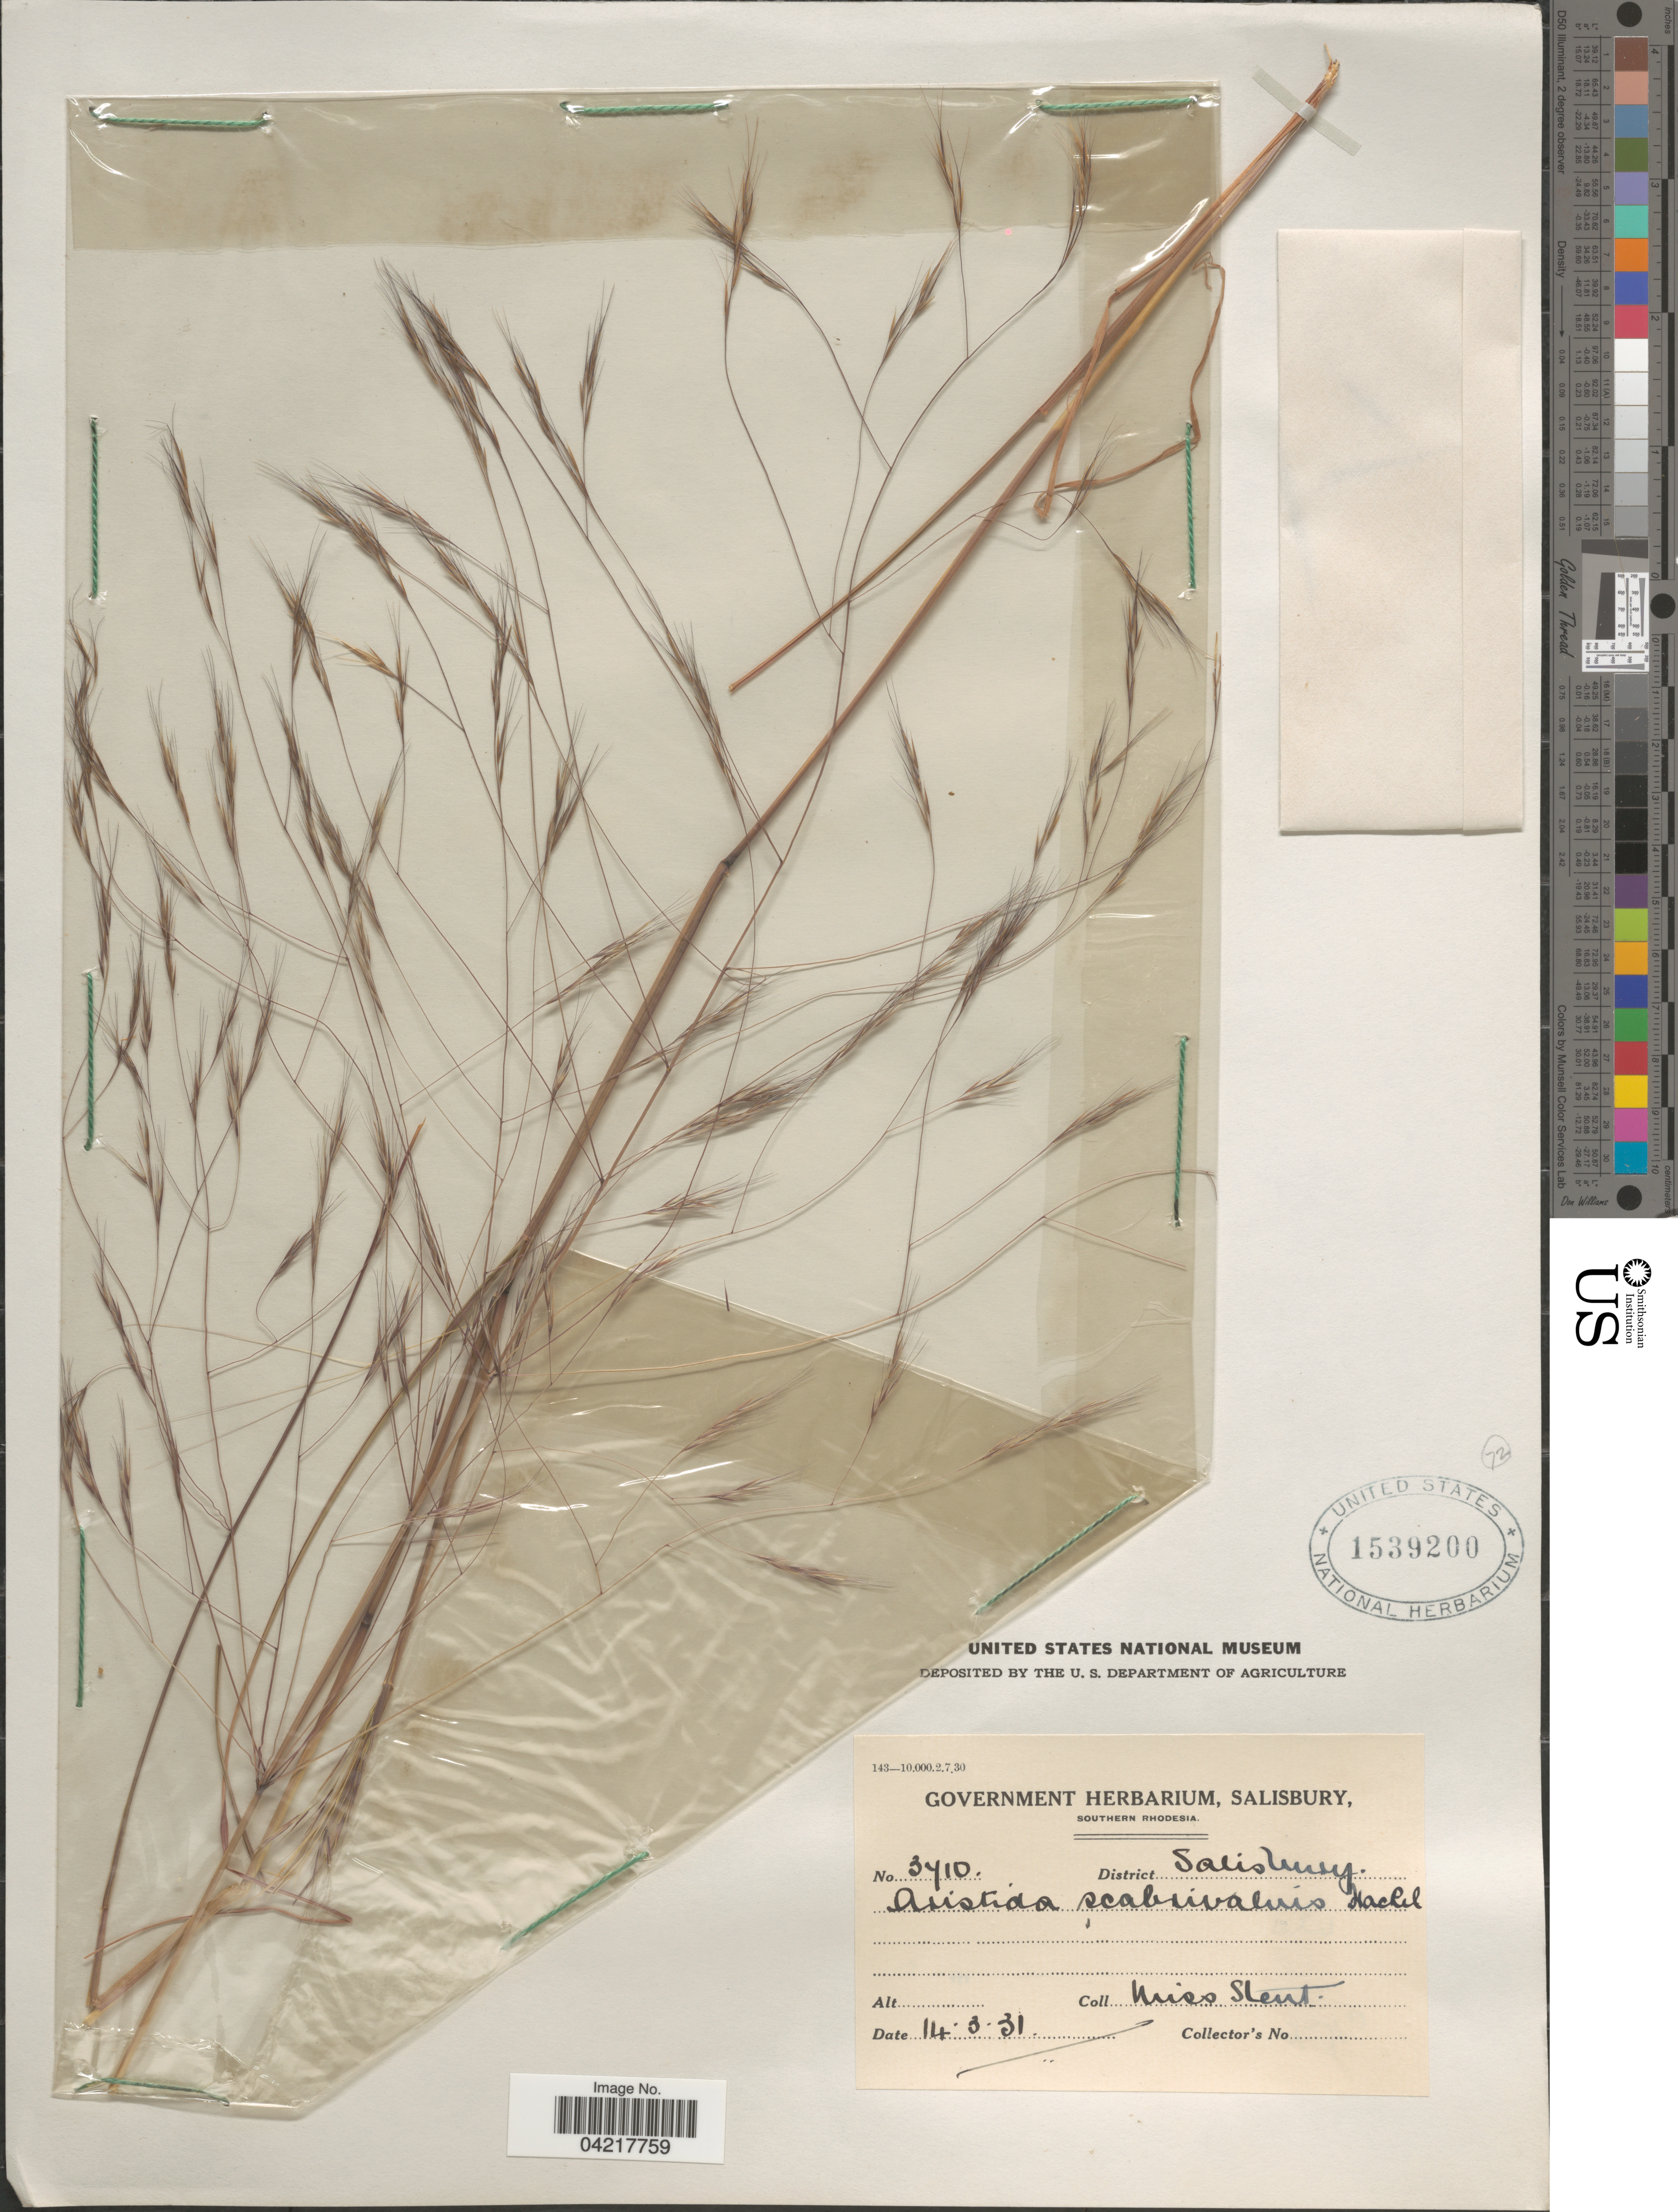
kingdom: Plantae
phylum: Tracheophyta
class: Liliopsida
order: Poales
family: Poaceae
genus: Aristida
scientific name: Aristida scabrivalvis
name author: Hack.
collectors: Miss Stent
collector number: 3410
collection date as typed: Transcribed d/m/y: 14/3/31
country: Zimbabwe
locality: Southern Rhodesia. District Salisbury.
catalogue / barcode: US 1539200